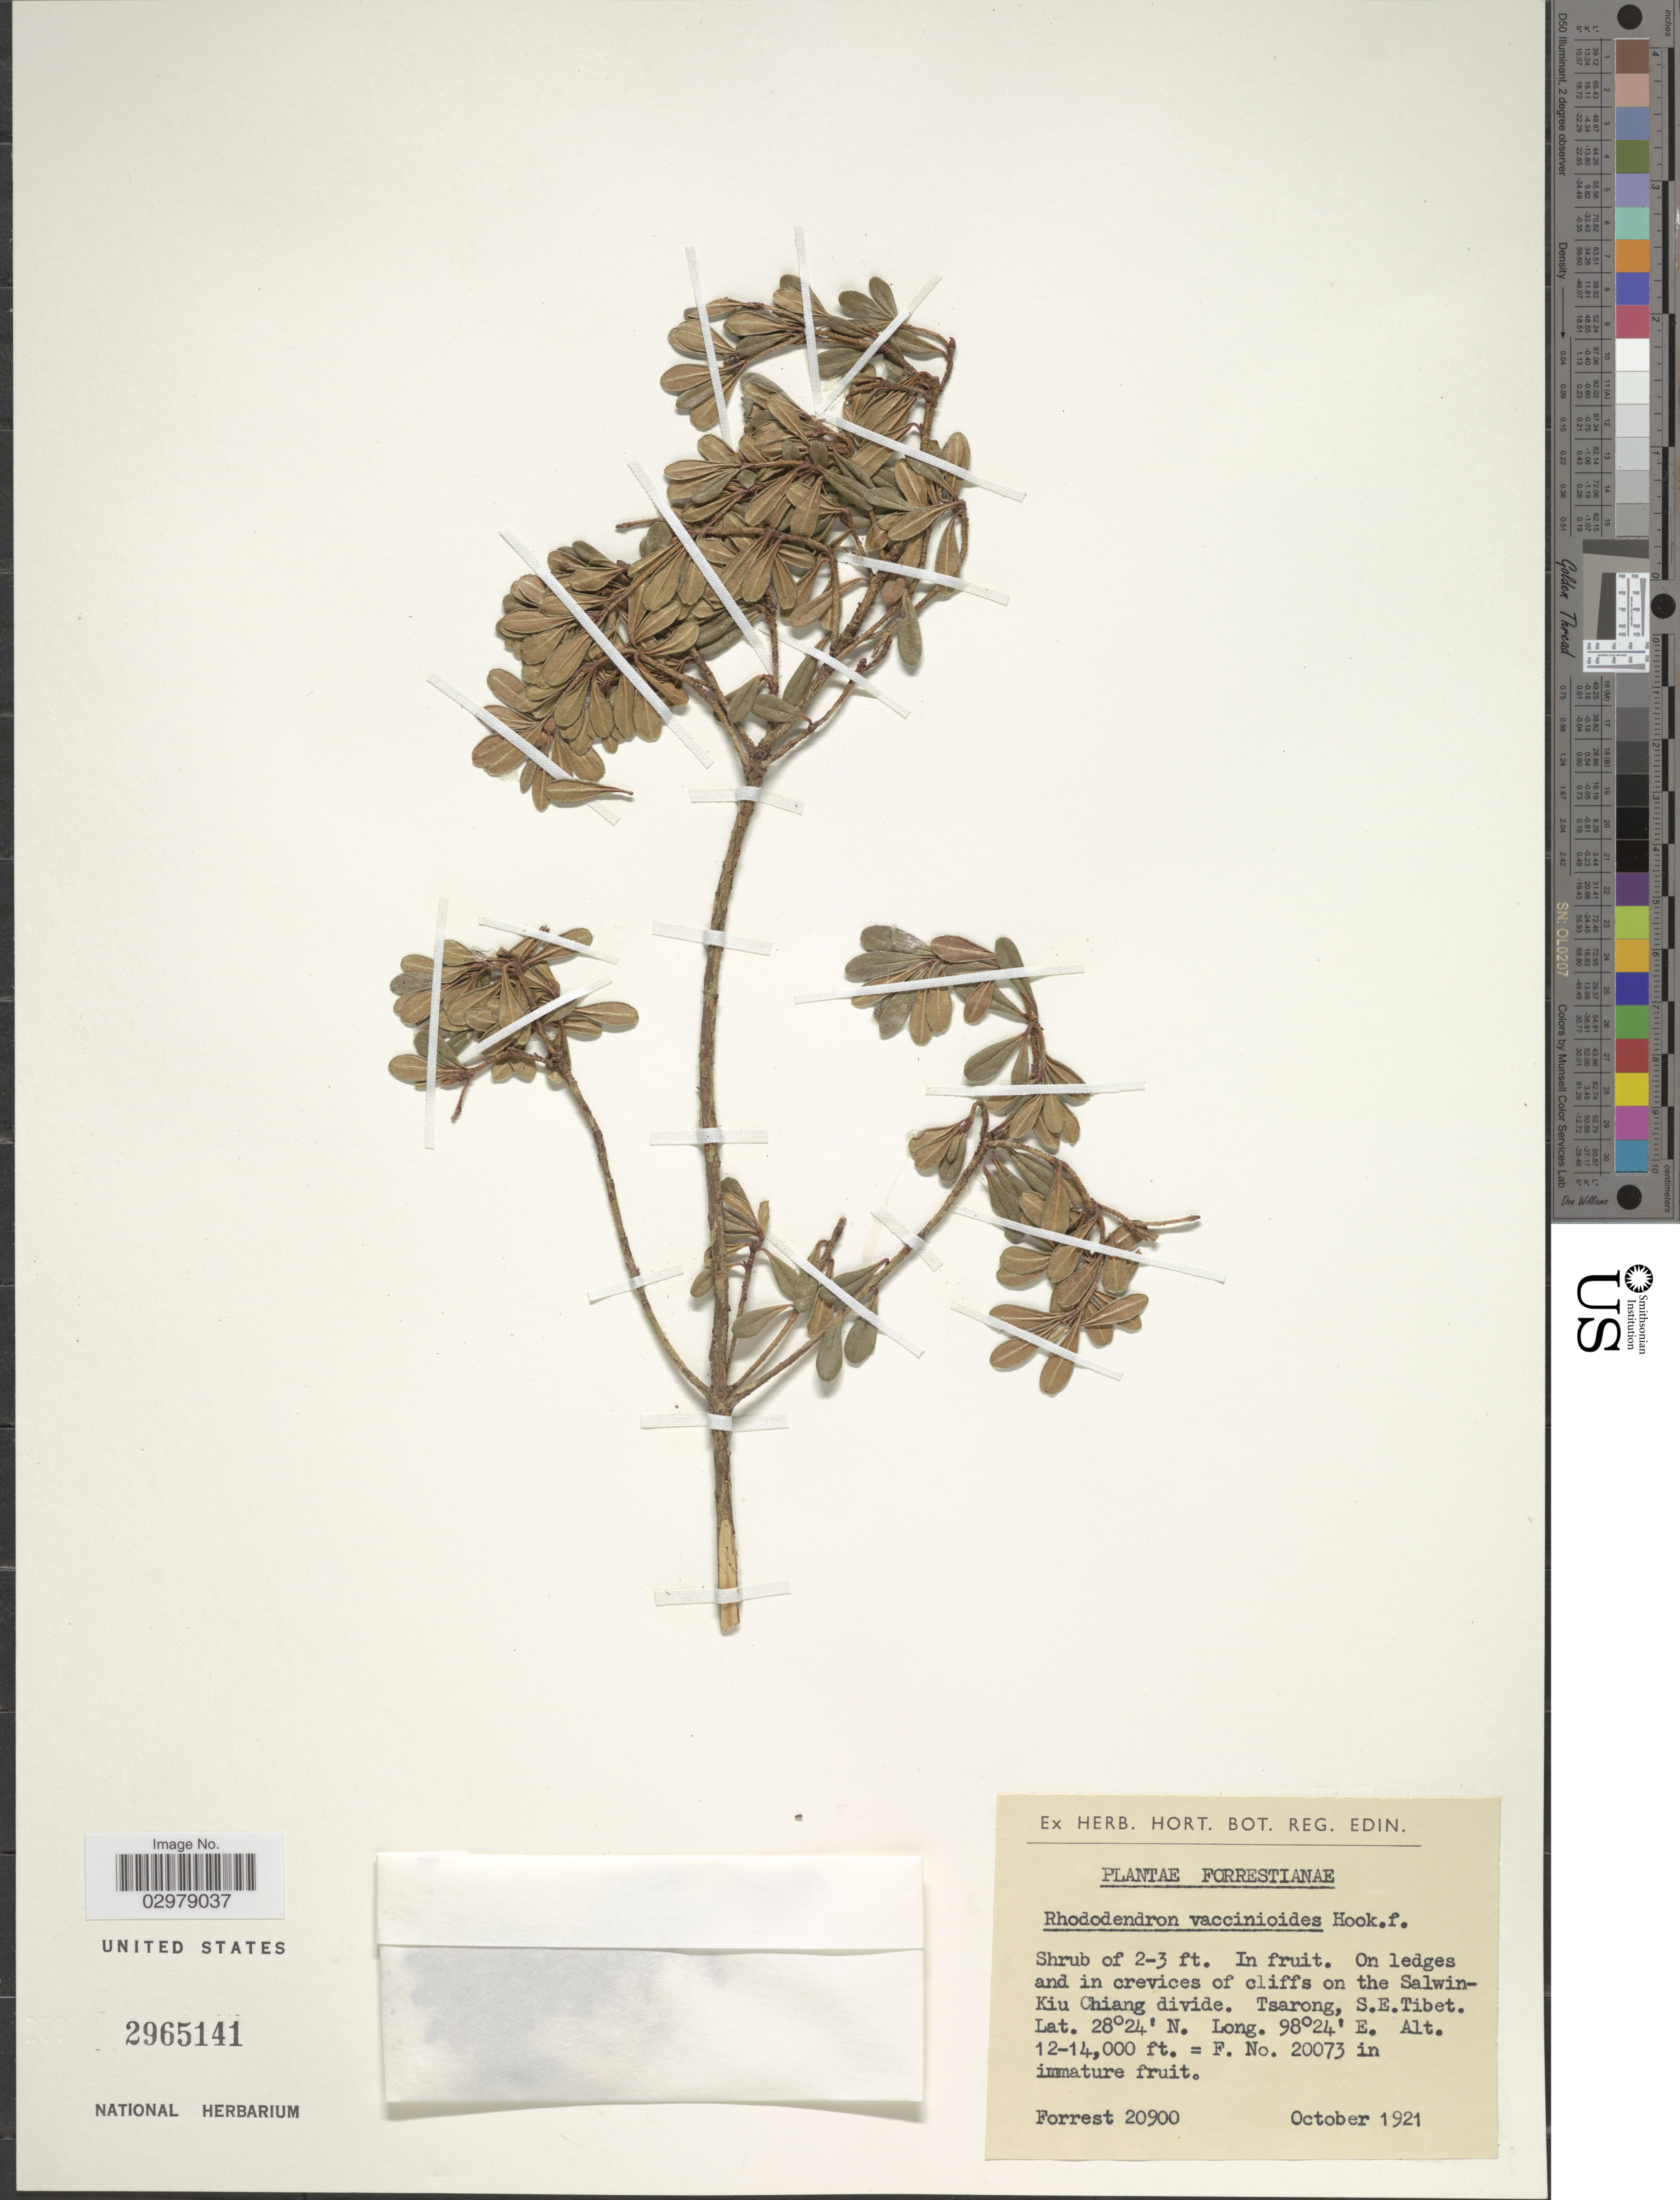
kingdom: Plantae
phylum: Tracheophyta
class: Magnoliopsida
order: Ericales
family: Ericaceae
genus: Rhododendron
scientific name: Rhododendron vaccinioides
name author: Hook. f.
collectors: -. Forrest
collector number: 20900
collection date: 1921-10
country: China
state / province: Xizang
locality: On ledges and in crevices of cliffs on the Salwin-Kiu Chiang divide. Tsarong, S.E. Tibet.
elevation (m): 3658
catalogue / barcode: US 2965141